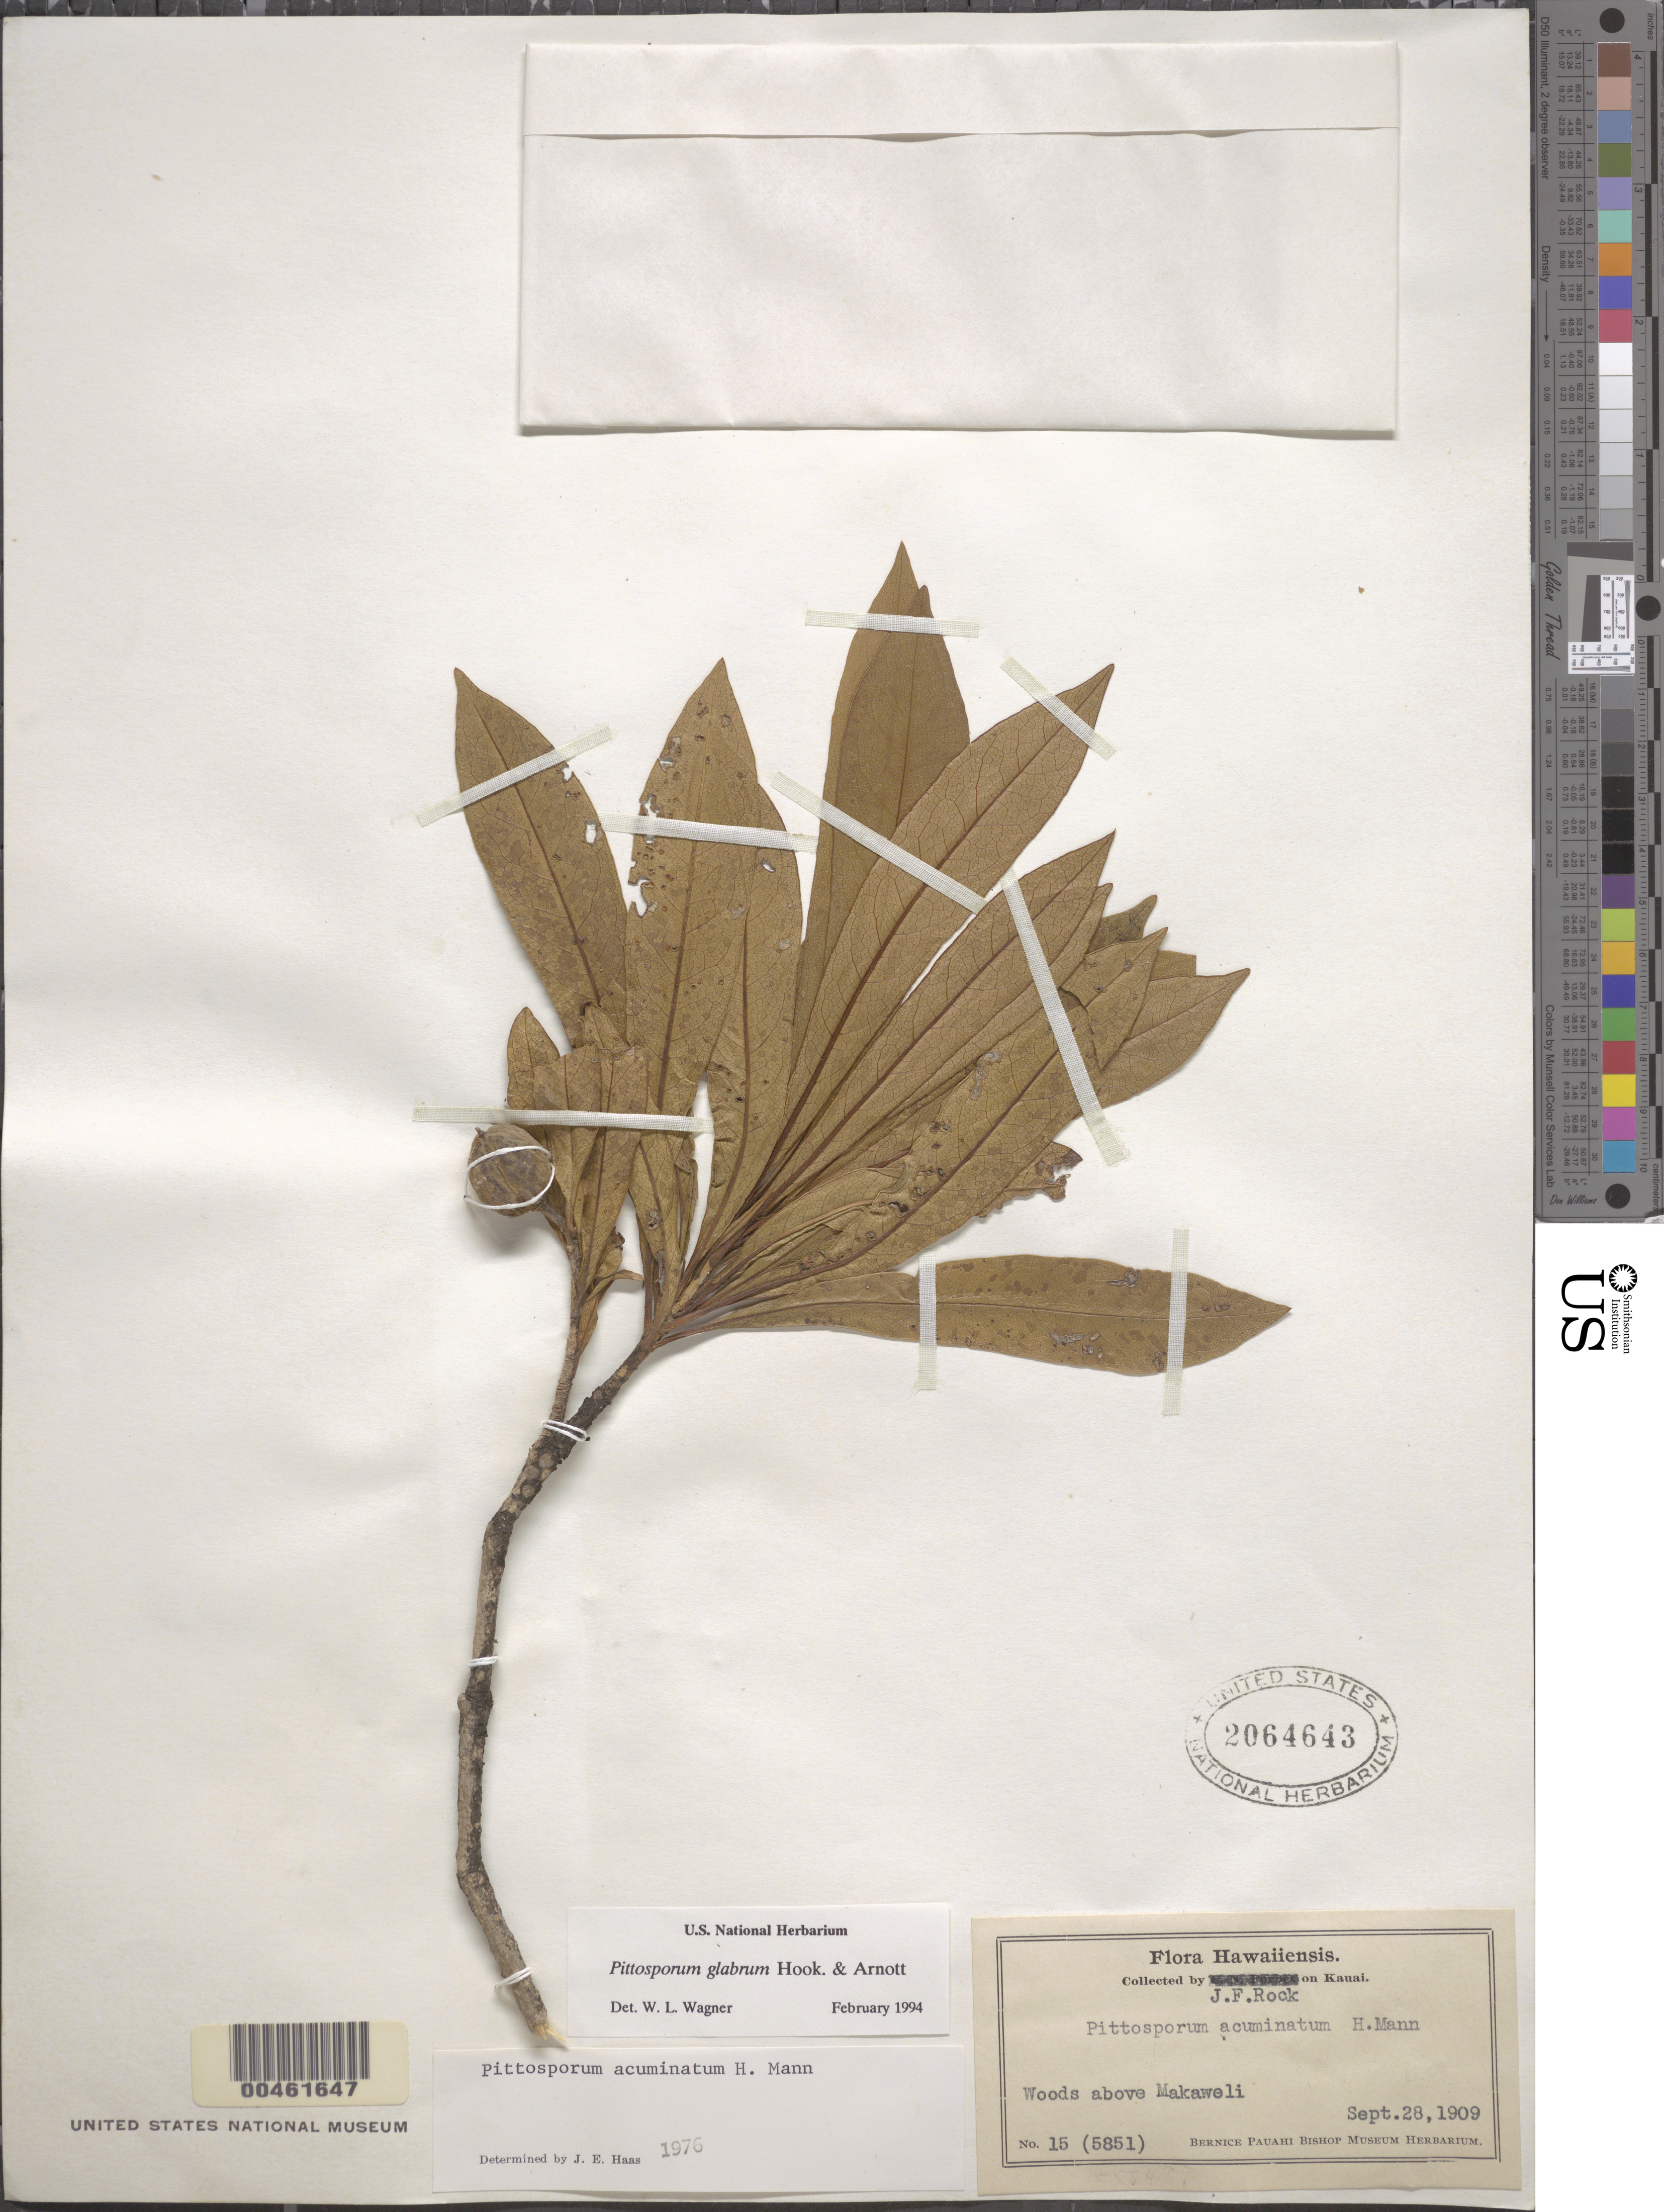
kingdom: Plantae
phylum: Tracheophyta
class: Magnoliopsida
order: Apiales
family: Pittosporaceae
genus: Pittosporum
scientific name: Pittosporum glabrum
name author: Hook. & Arn.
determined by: Wagner, W. L., (BOT), Smithsonian Institution - National Museum of Natural History (UNITED STATES)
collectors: J. F. Rock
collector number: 15(5851)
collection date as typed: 28 Sep 1909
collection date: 1909-09-28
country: United States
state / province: Hawaii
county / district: Kauai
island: Kaua'i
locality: Woods above Makaweli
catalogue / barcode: US 2064643